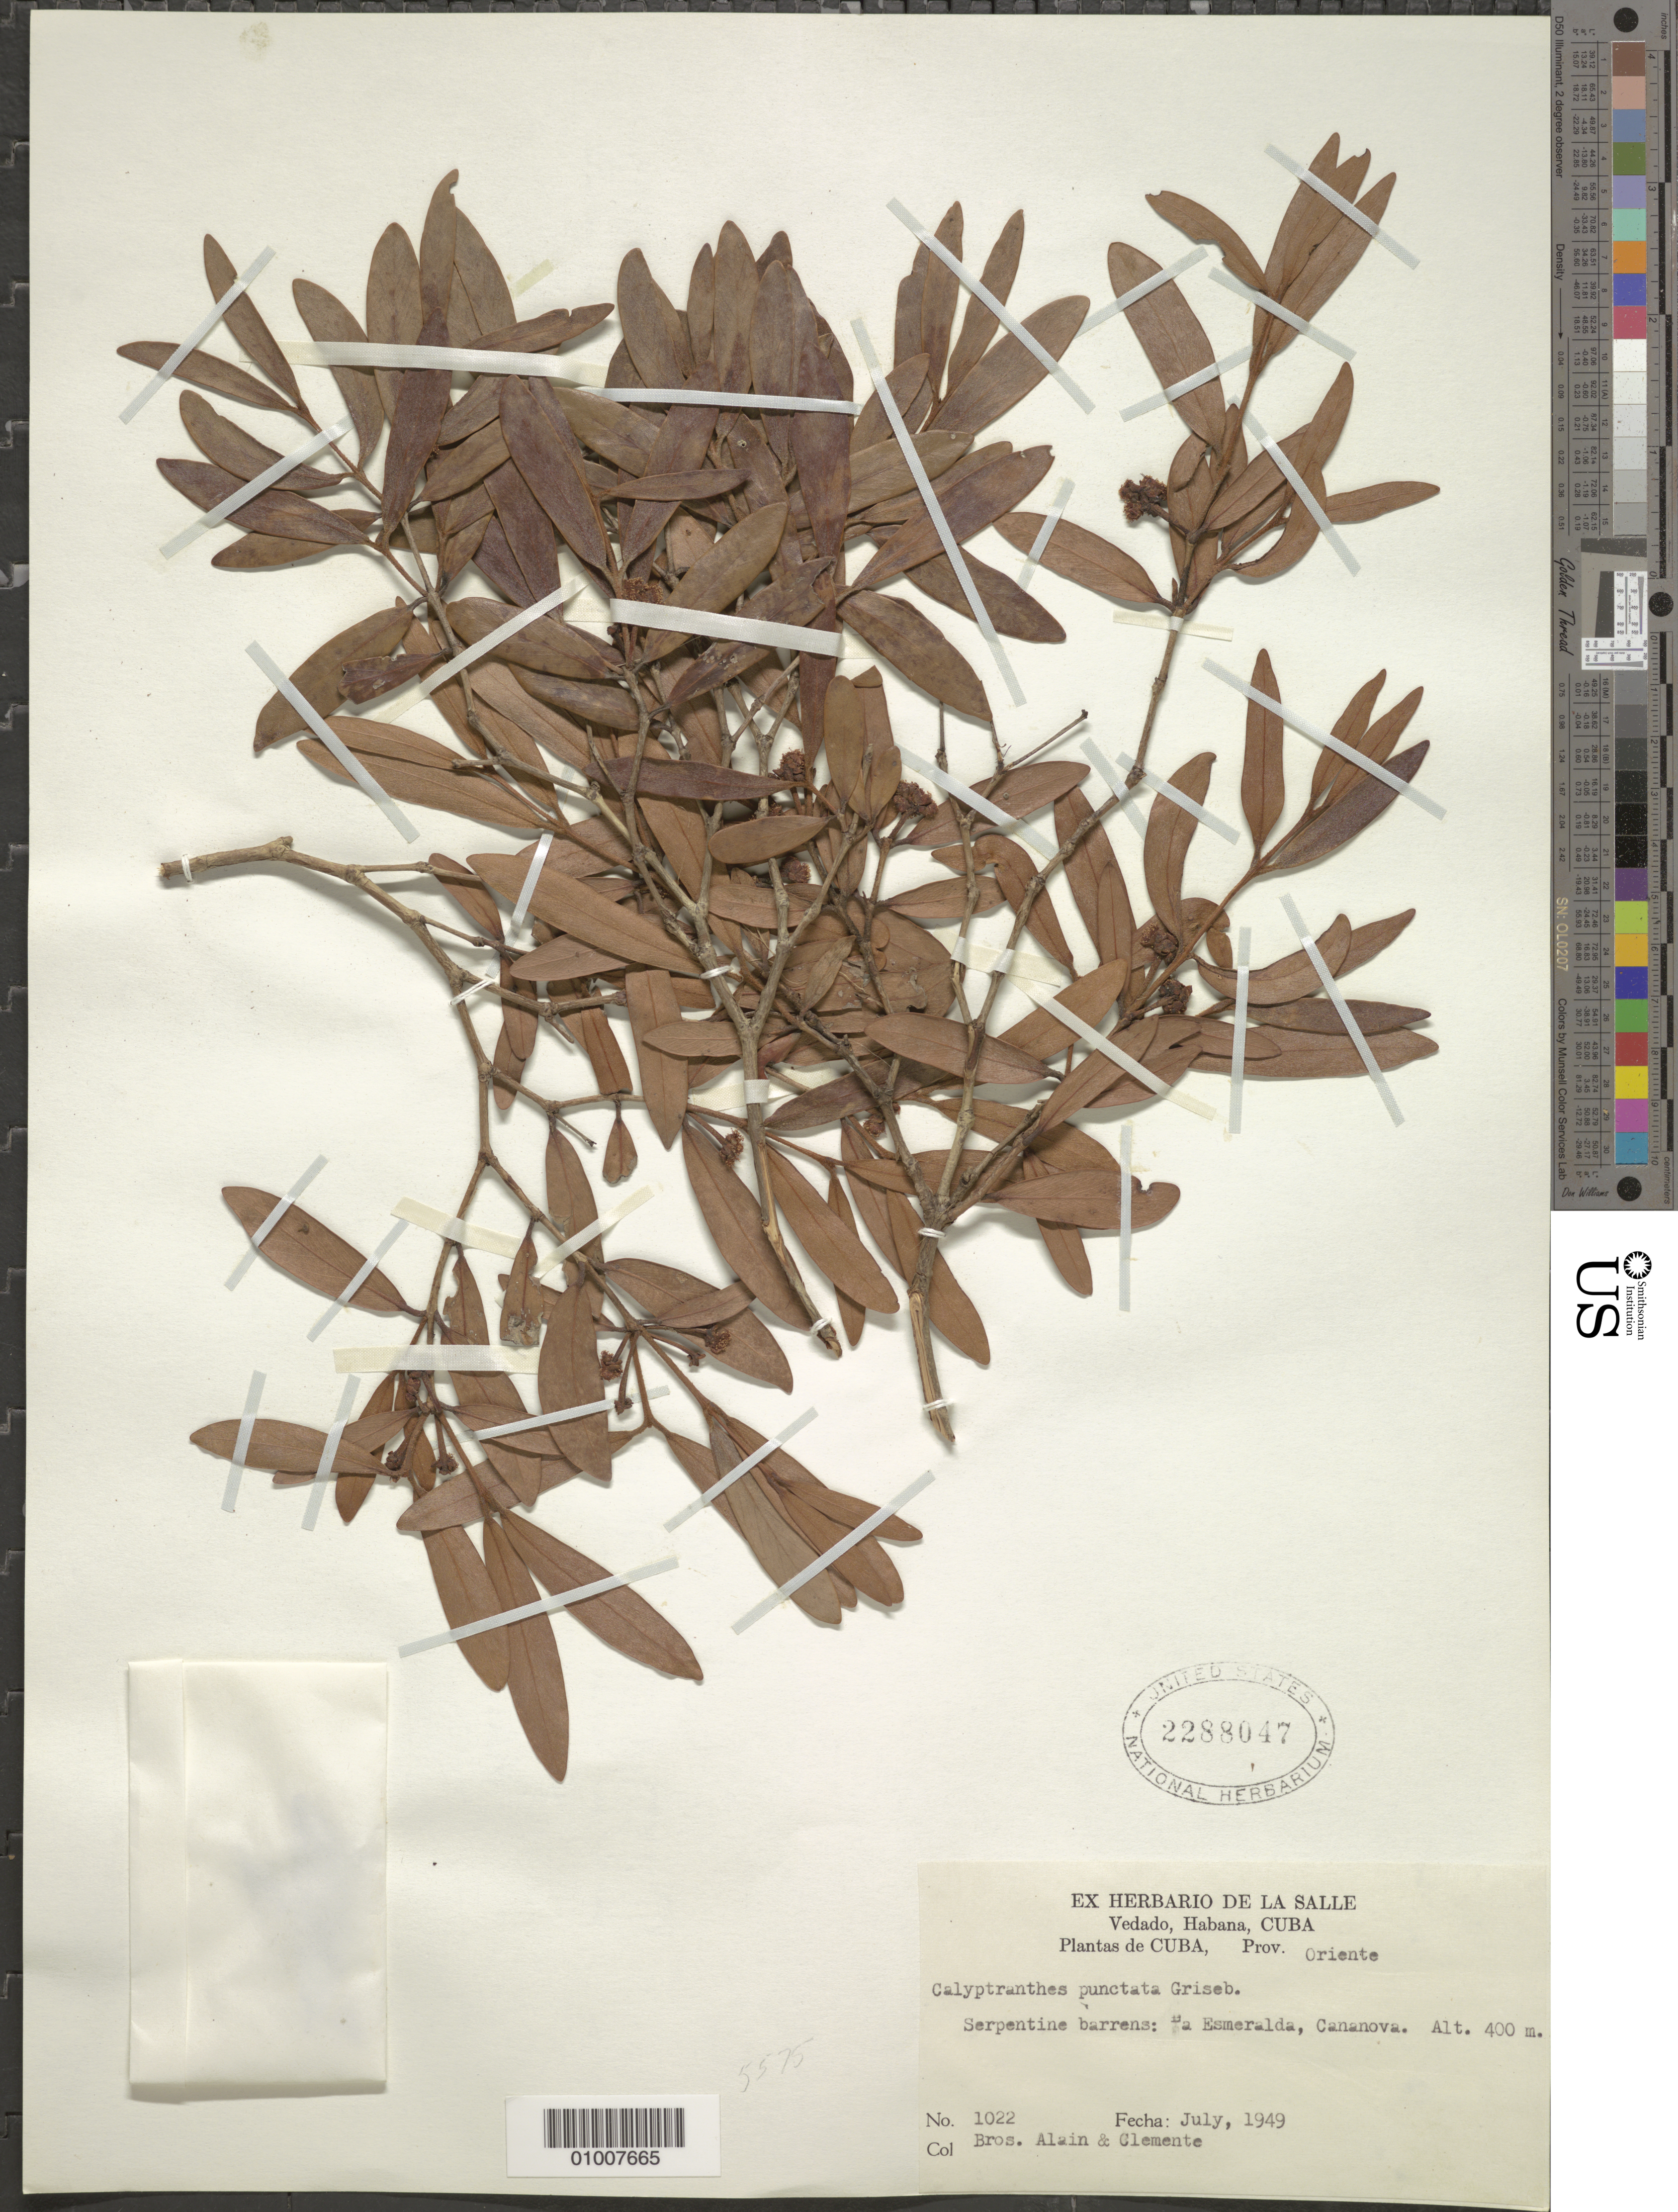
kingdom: Plantae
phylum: Tracheophyta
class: Magnoliopsida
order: Myrtales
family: Myrtaceae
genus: Myrcia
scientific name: Myrcia foramina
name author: Z. Acosta & K. Samra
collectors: A. H. Liogier & Bro. Clemente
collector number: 1022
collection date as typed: Jul 1949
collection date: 1949-07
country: Cuba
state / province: Oriente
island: Cuba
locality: Esmeralda, Cananova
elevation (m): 400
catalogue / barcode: US 2288047